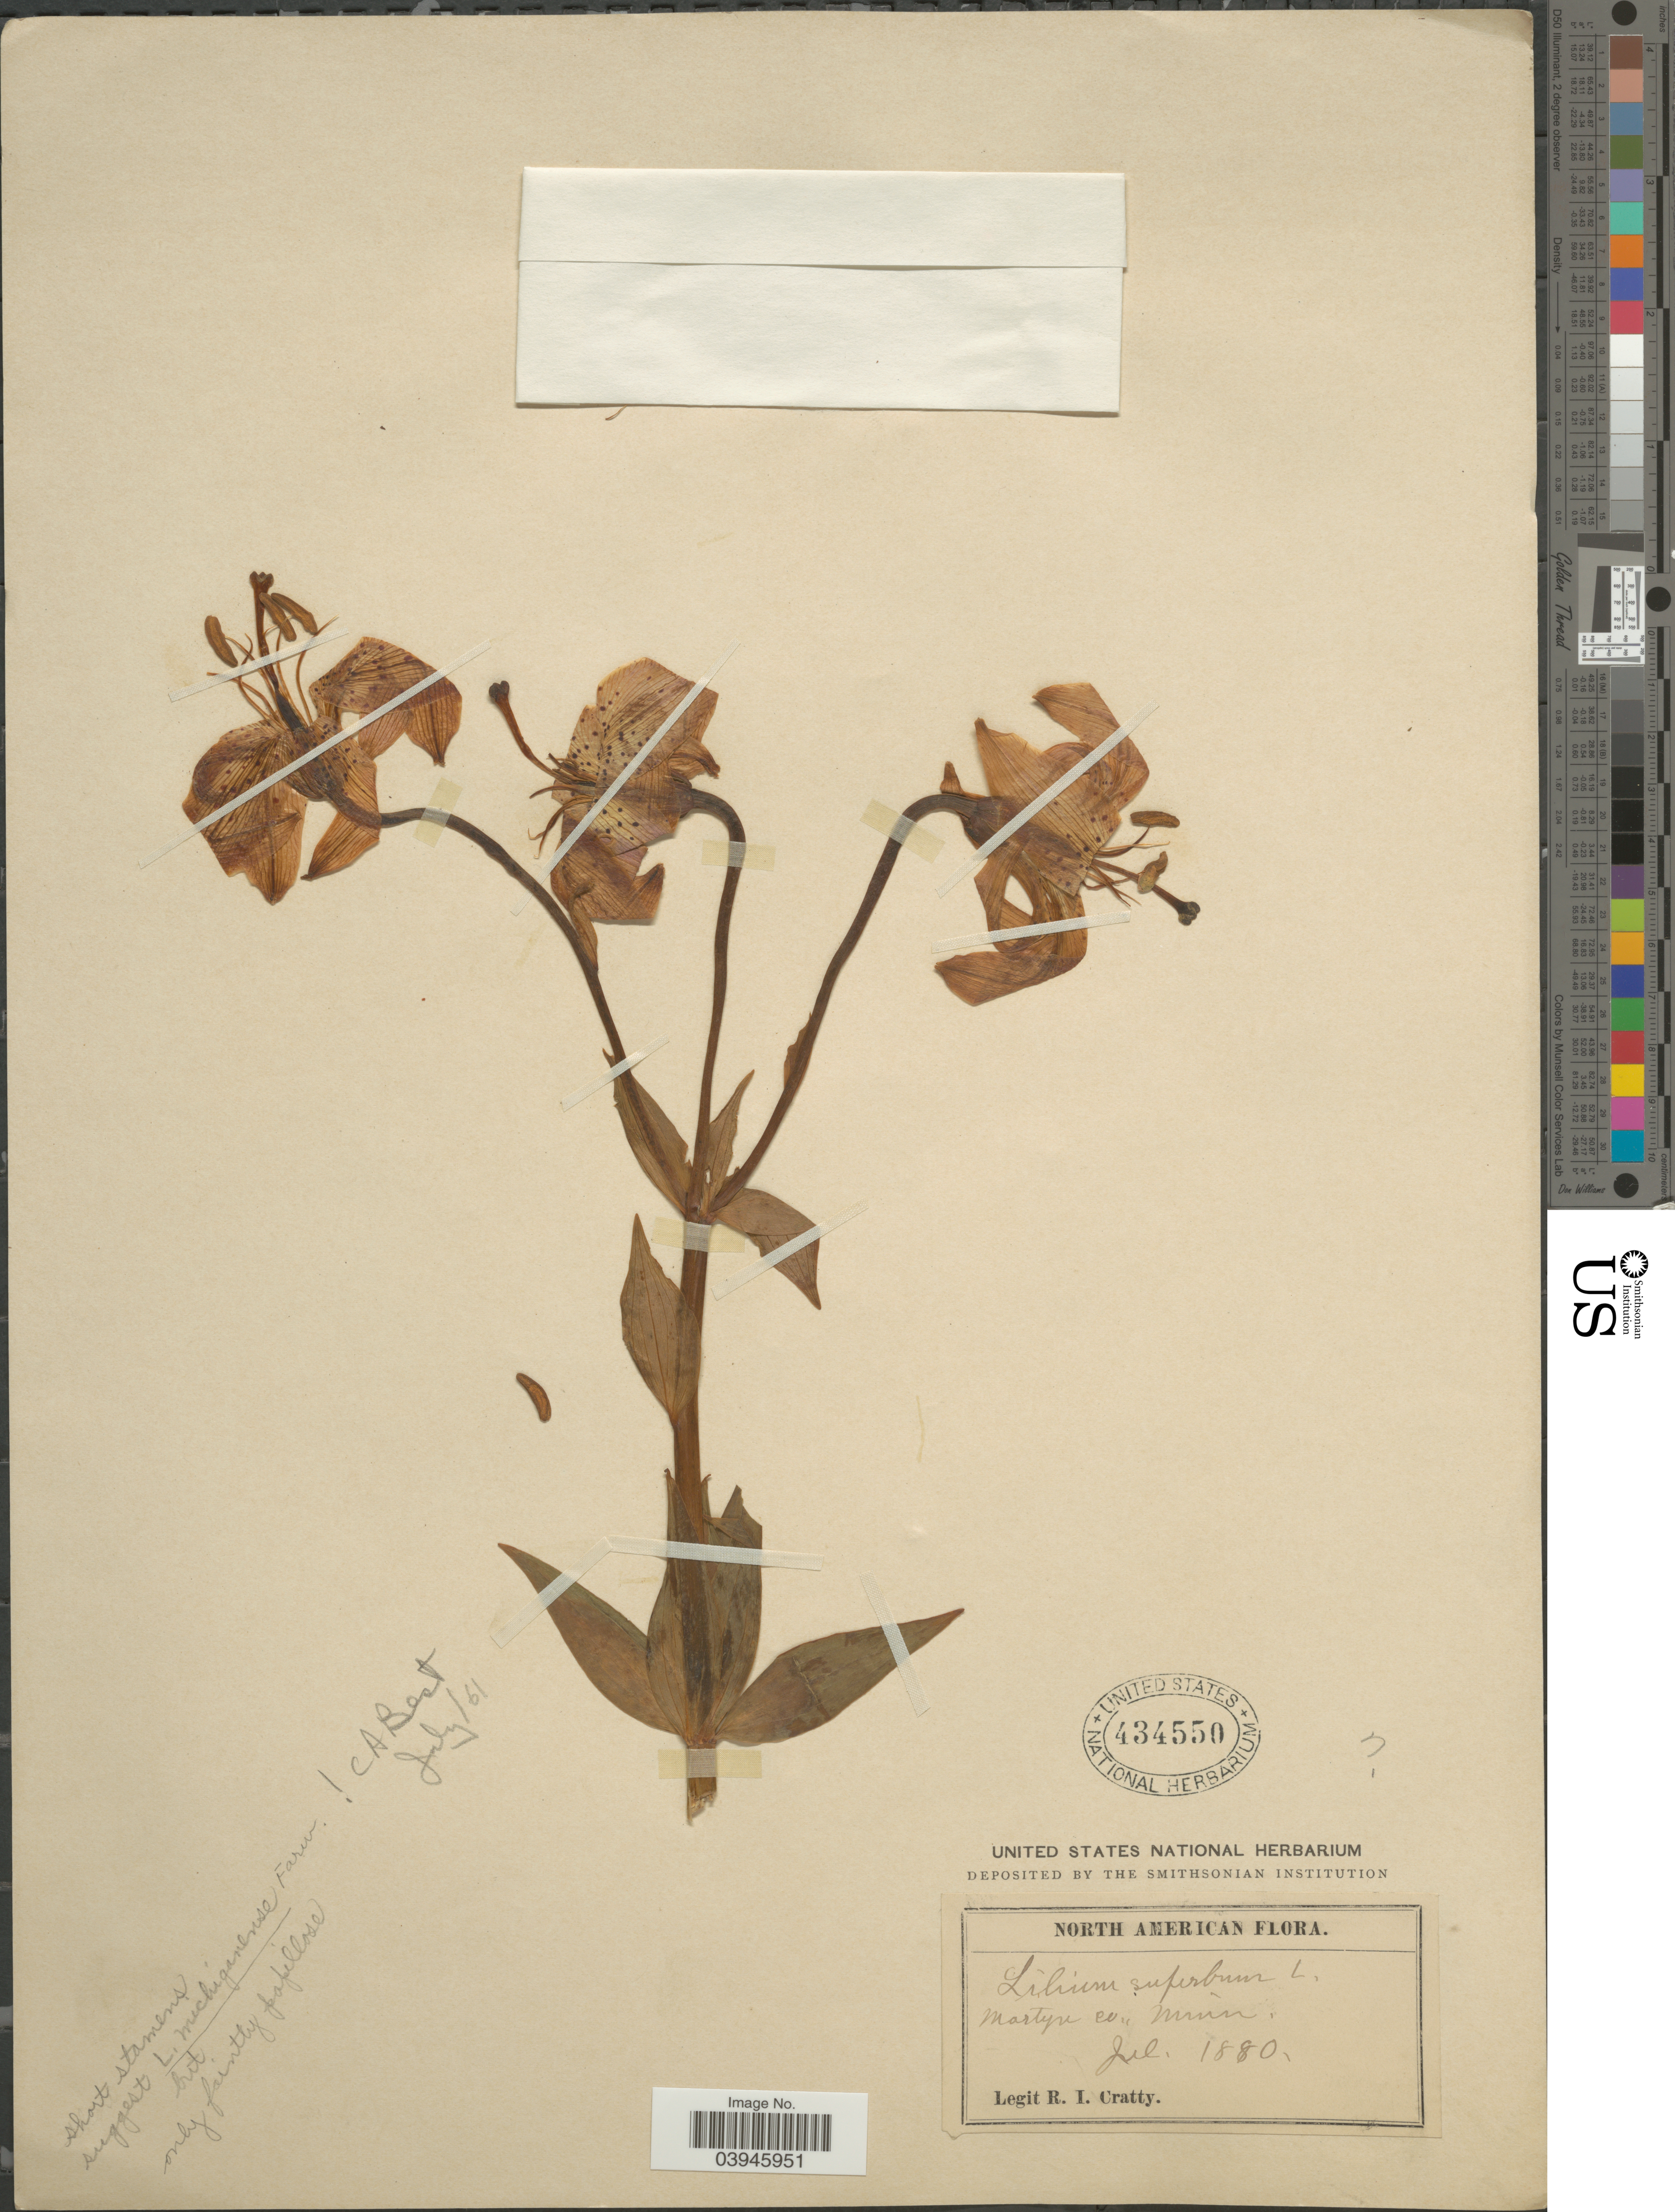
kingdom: Plantae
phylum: Tracheophyta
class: Liliopsida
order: Liliales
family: Liliaceae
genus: Lilium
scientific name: Lilium michiganense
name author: Farw.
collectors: R. Cratty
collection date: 1880-07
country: United States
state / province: Minnesota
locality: Martyn Co.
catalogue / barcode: US 434550